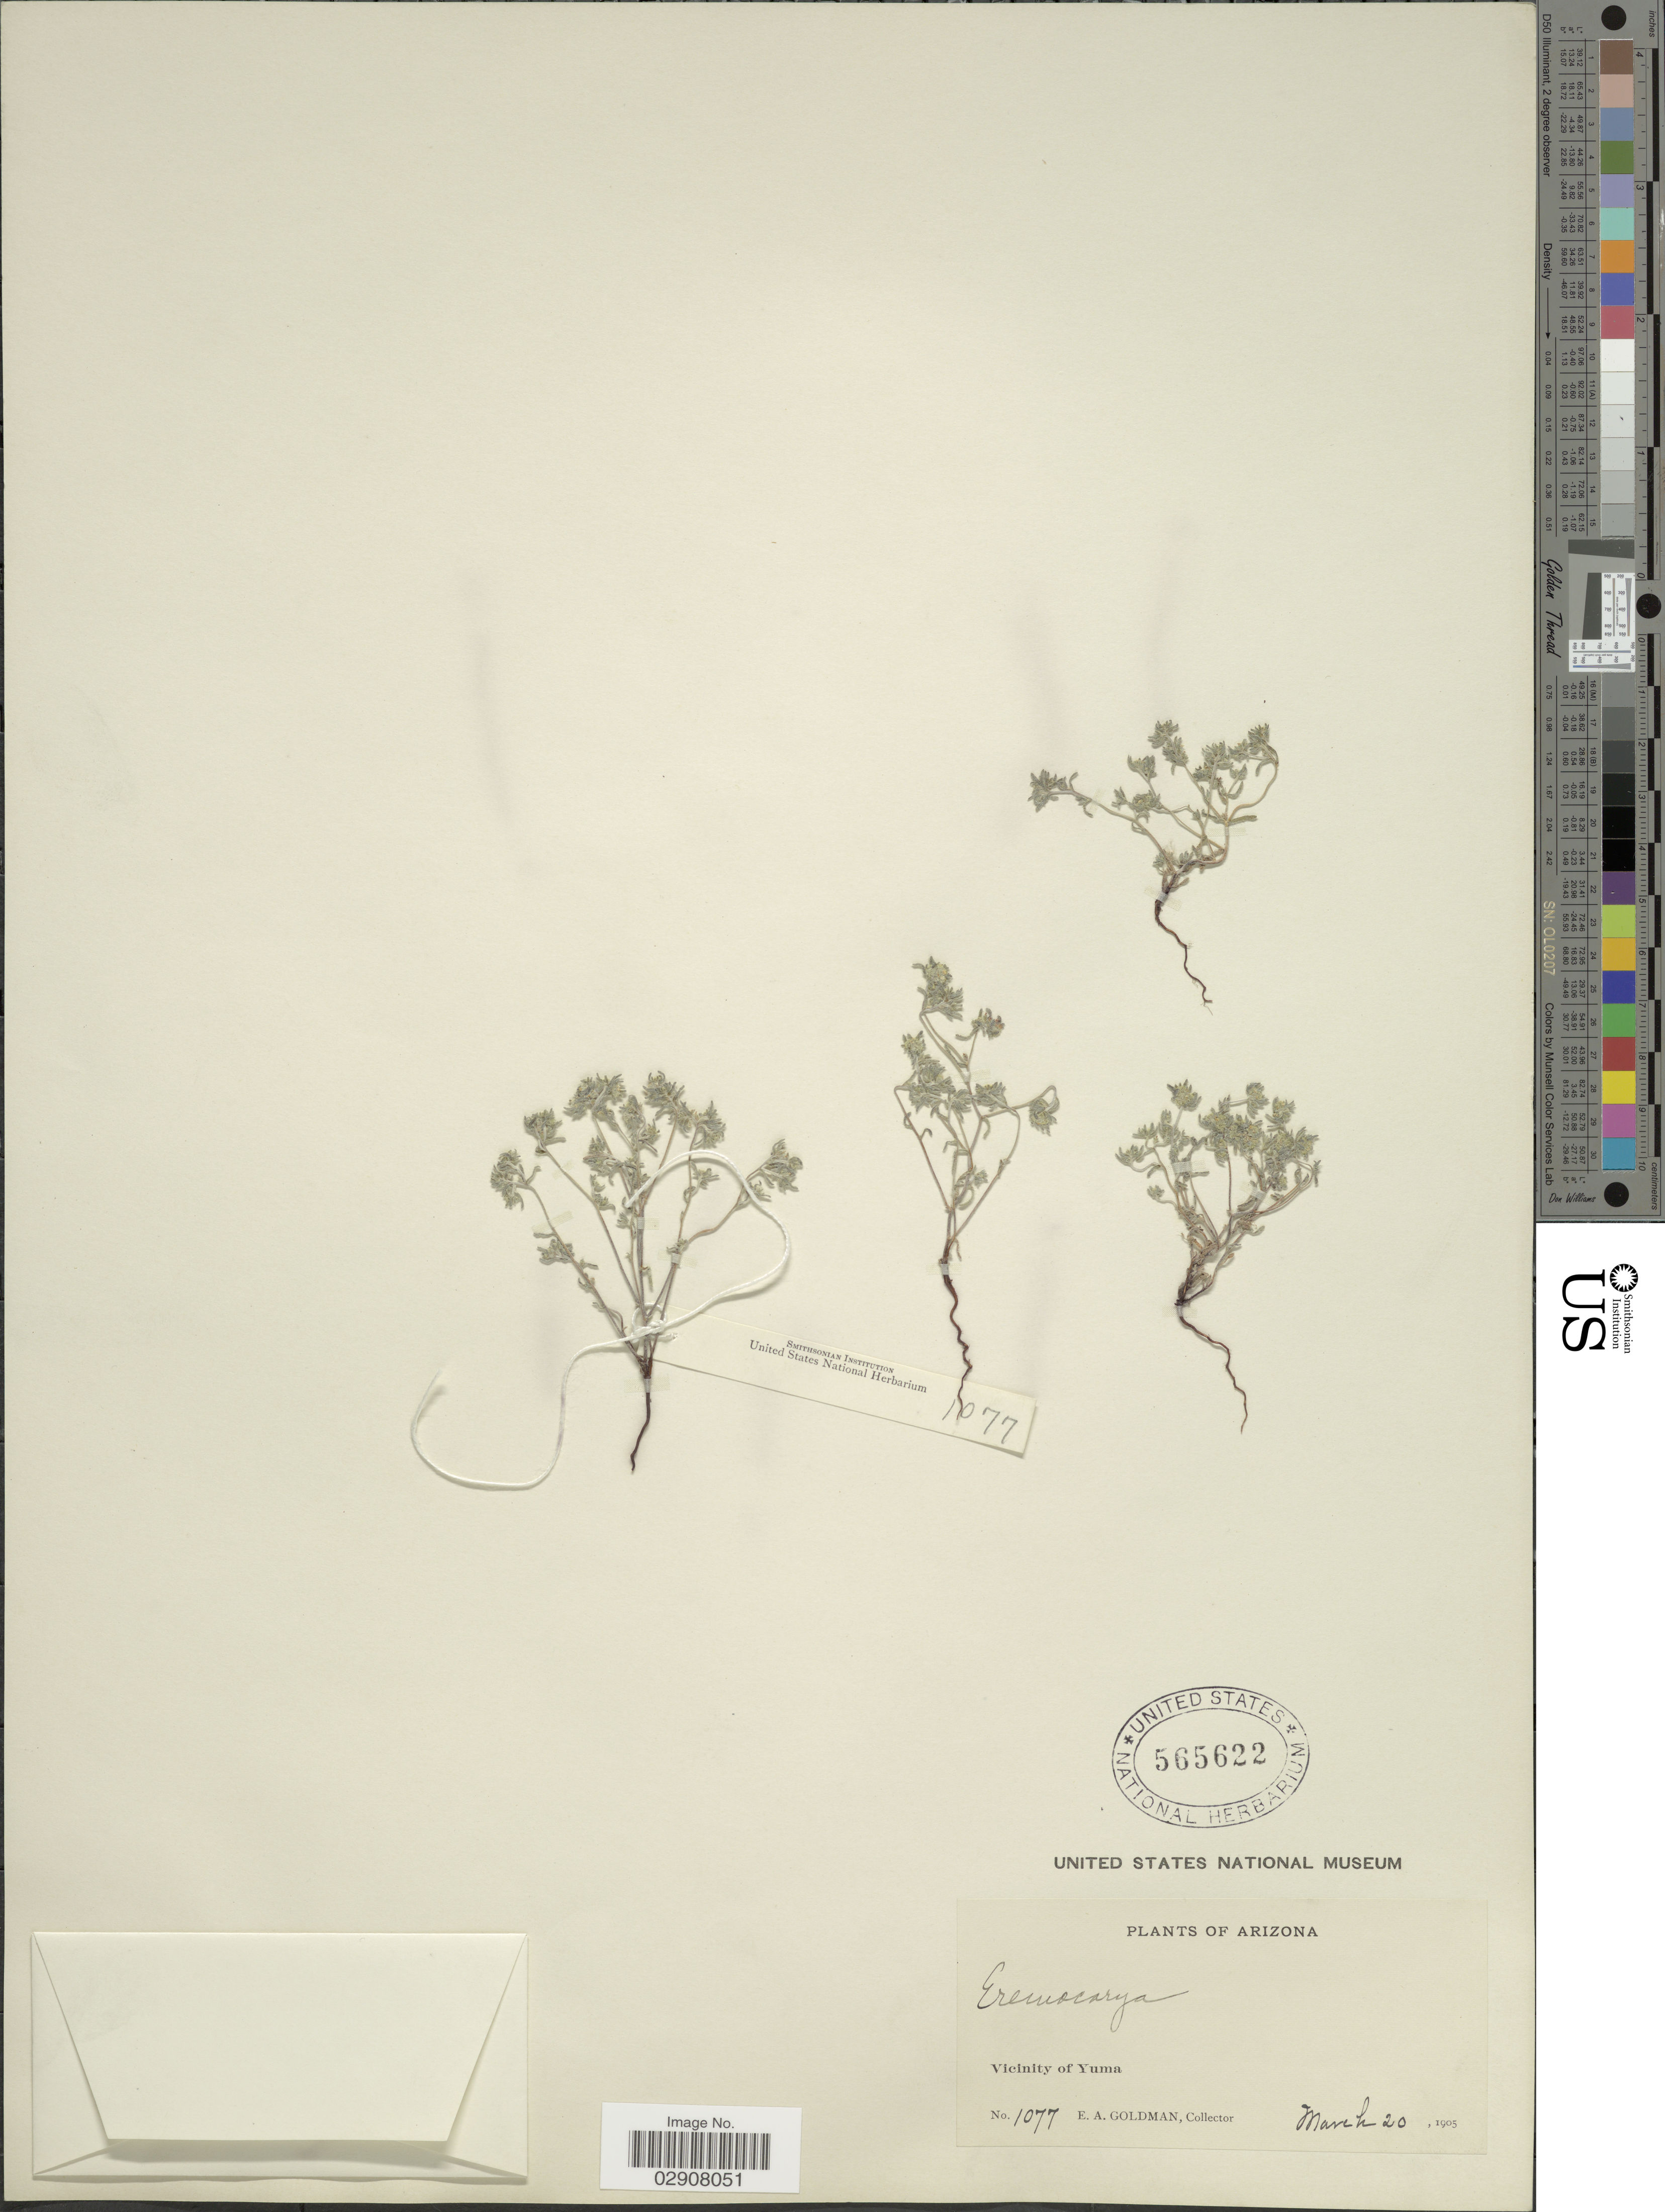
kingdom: Plantae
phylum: Tracheophyta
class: Magnoliopsida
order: Boraginales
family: Boraginaceae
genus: Cryptantha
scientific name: Cryptantha micrantha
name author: (Torr.) I.M. Johnst.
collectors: E. A. Goldman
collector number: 1077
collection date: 1905-03-20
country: United States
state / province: Arizona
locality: Vicinity of Yuma.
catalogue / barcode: US 565622